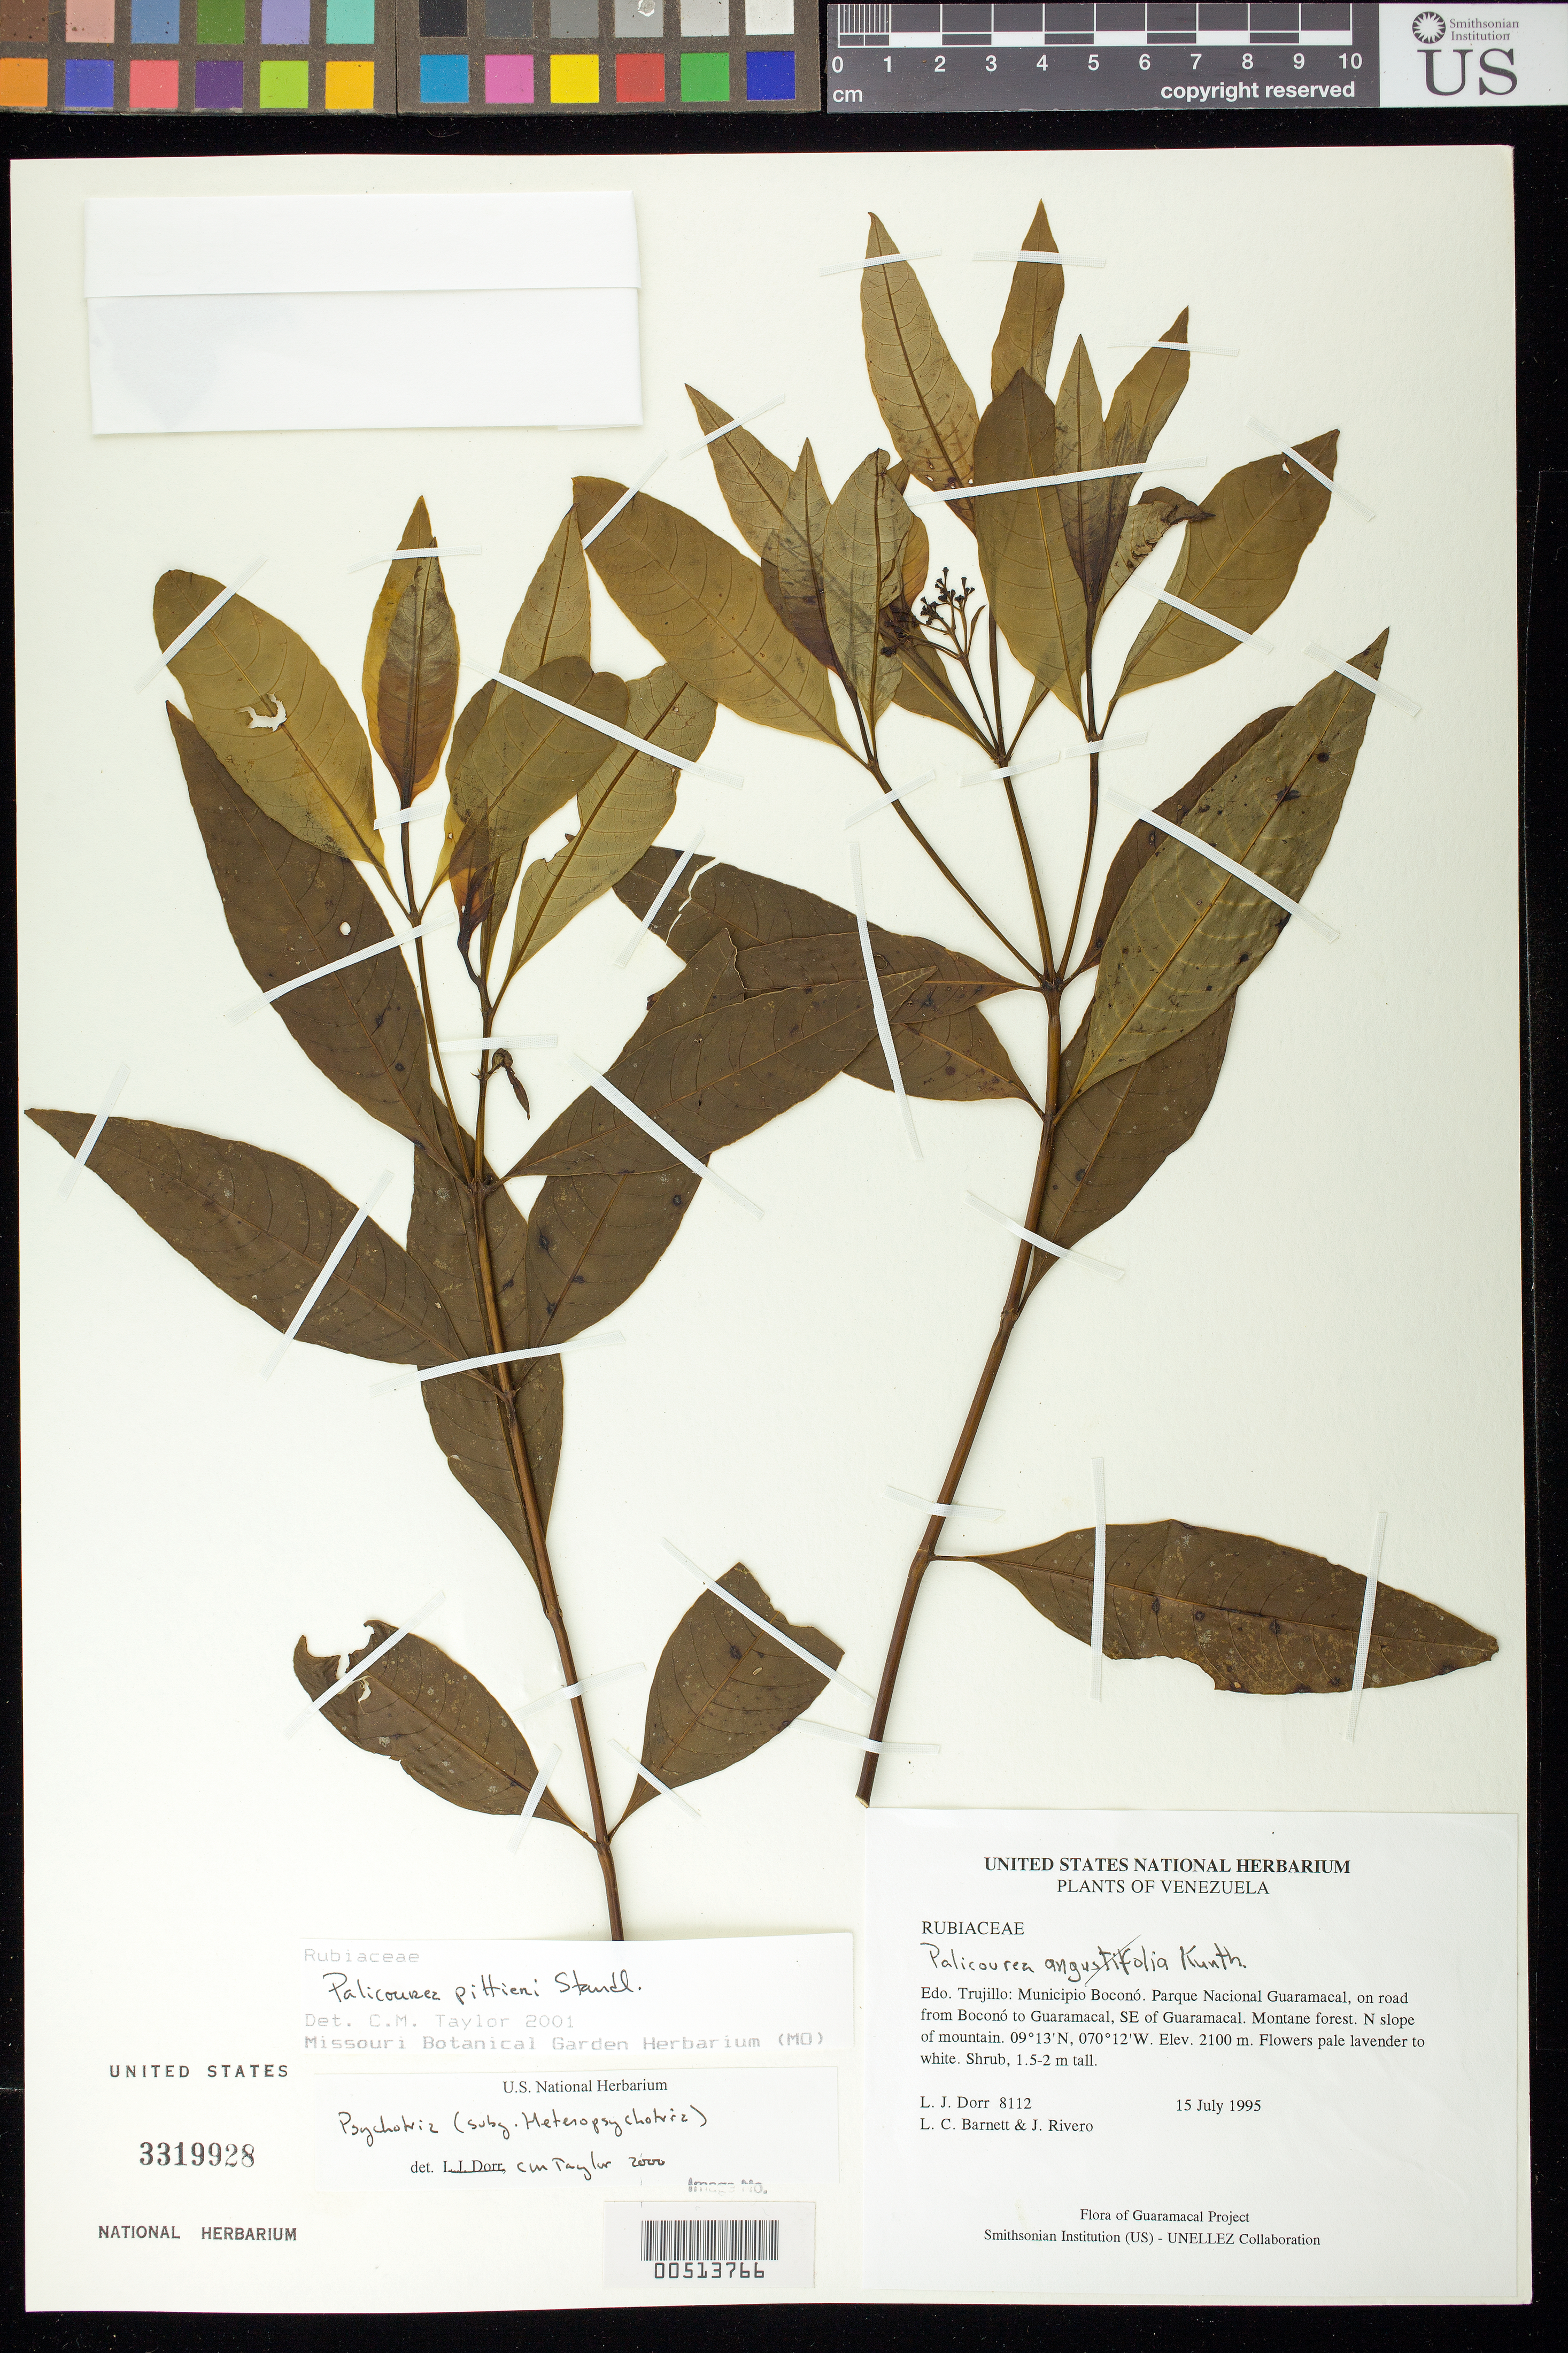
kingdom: Plantae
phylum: Tracheophyta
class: Magnoliopsida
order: Gentianales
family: Rubiaceae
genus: Palicourea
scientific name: Palicourea pittieri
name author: Standl.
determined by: Taylor, Charlotte M.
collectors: L. J. Dorr, L. C. Barnett & J. Rivero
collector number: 8112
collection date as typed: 15 Jul 1995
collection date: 1995-07-15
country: Venezuela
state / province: Trujillo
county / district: Boconó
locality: Parque Nacional Guaramacal, road from Boconó to Guaramacal, SE of Boconó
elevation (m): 2100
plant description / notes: MO, PORT, US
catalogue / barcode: US 3319928